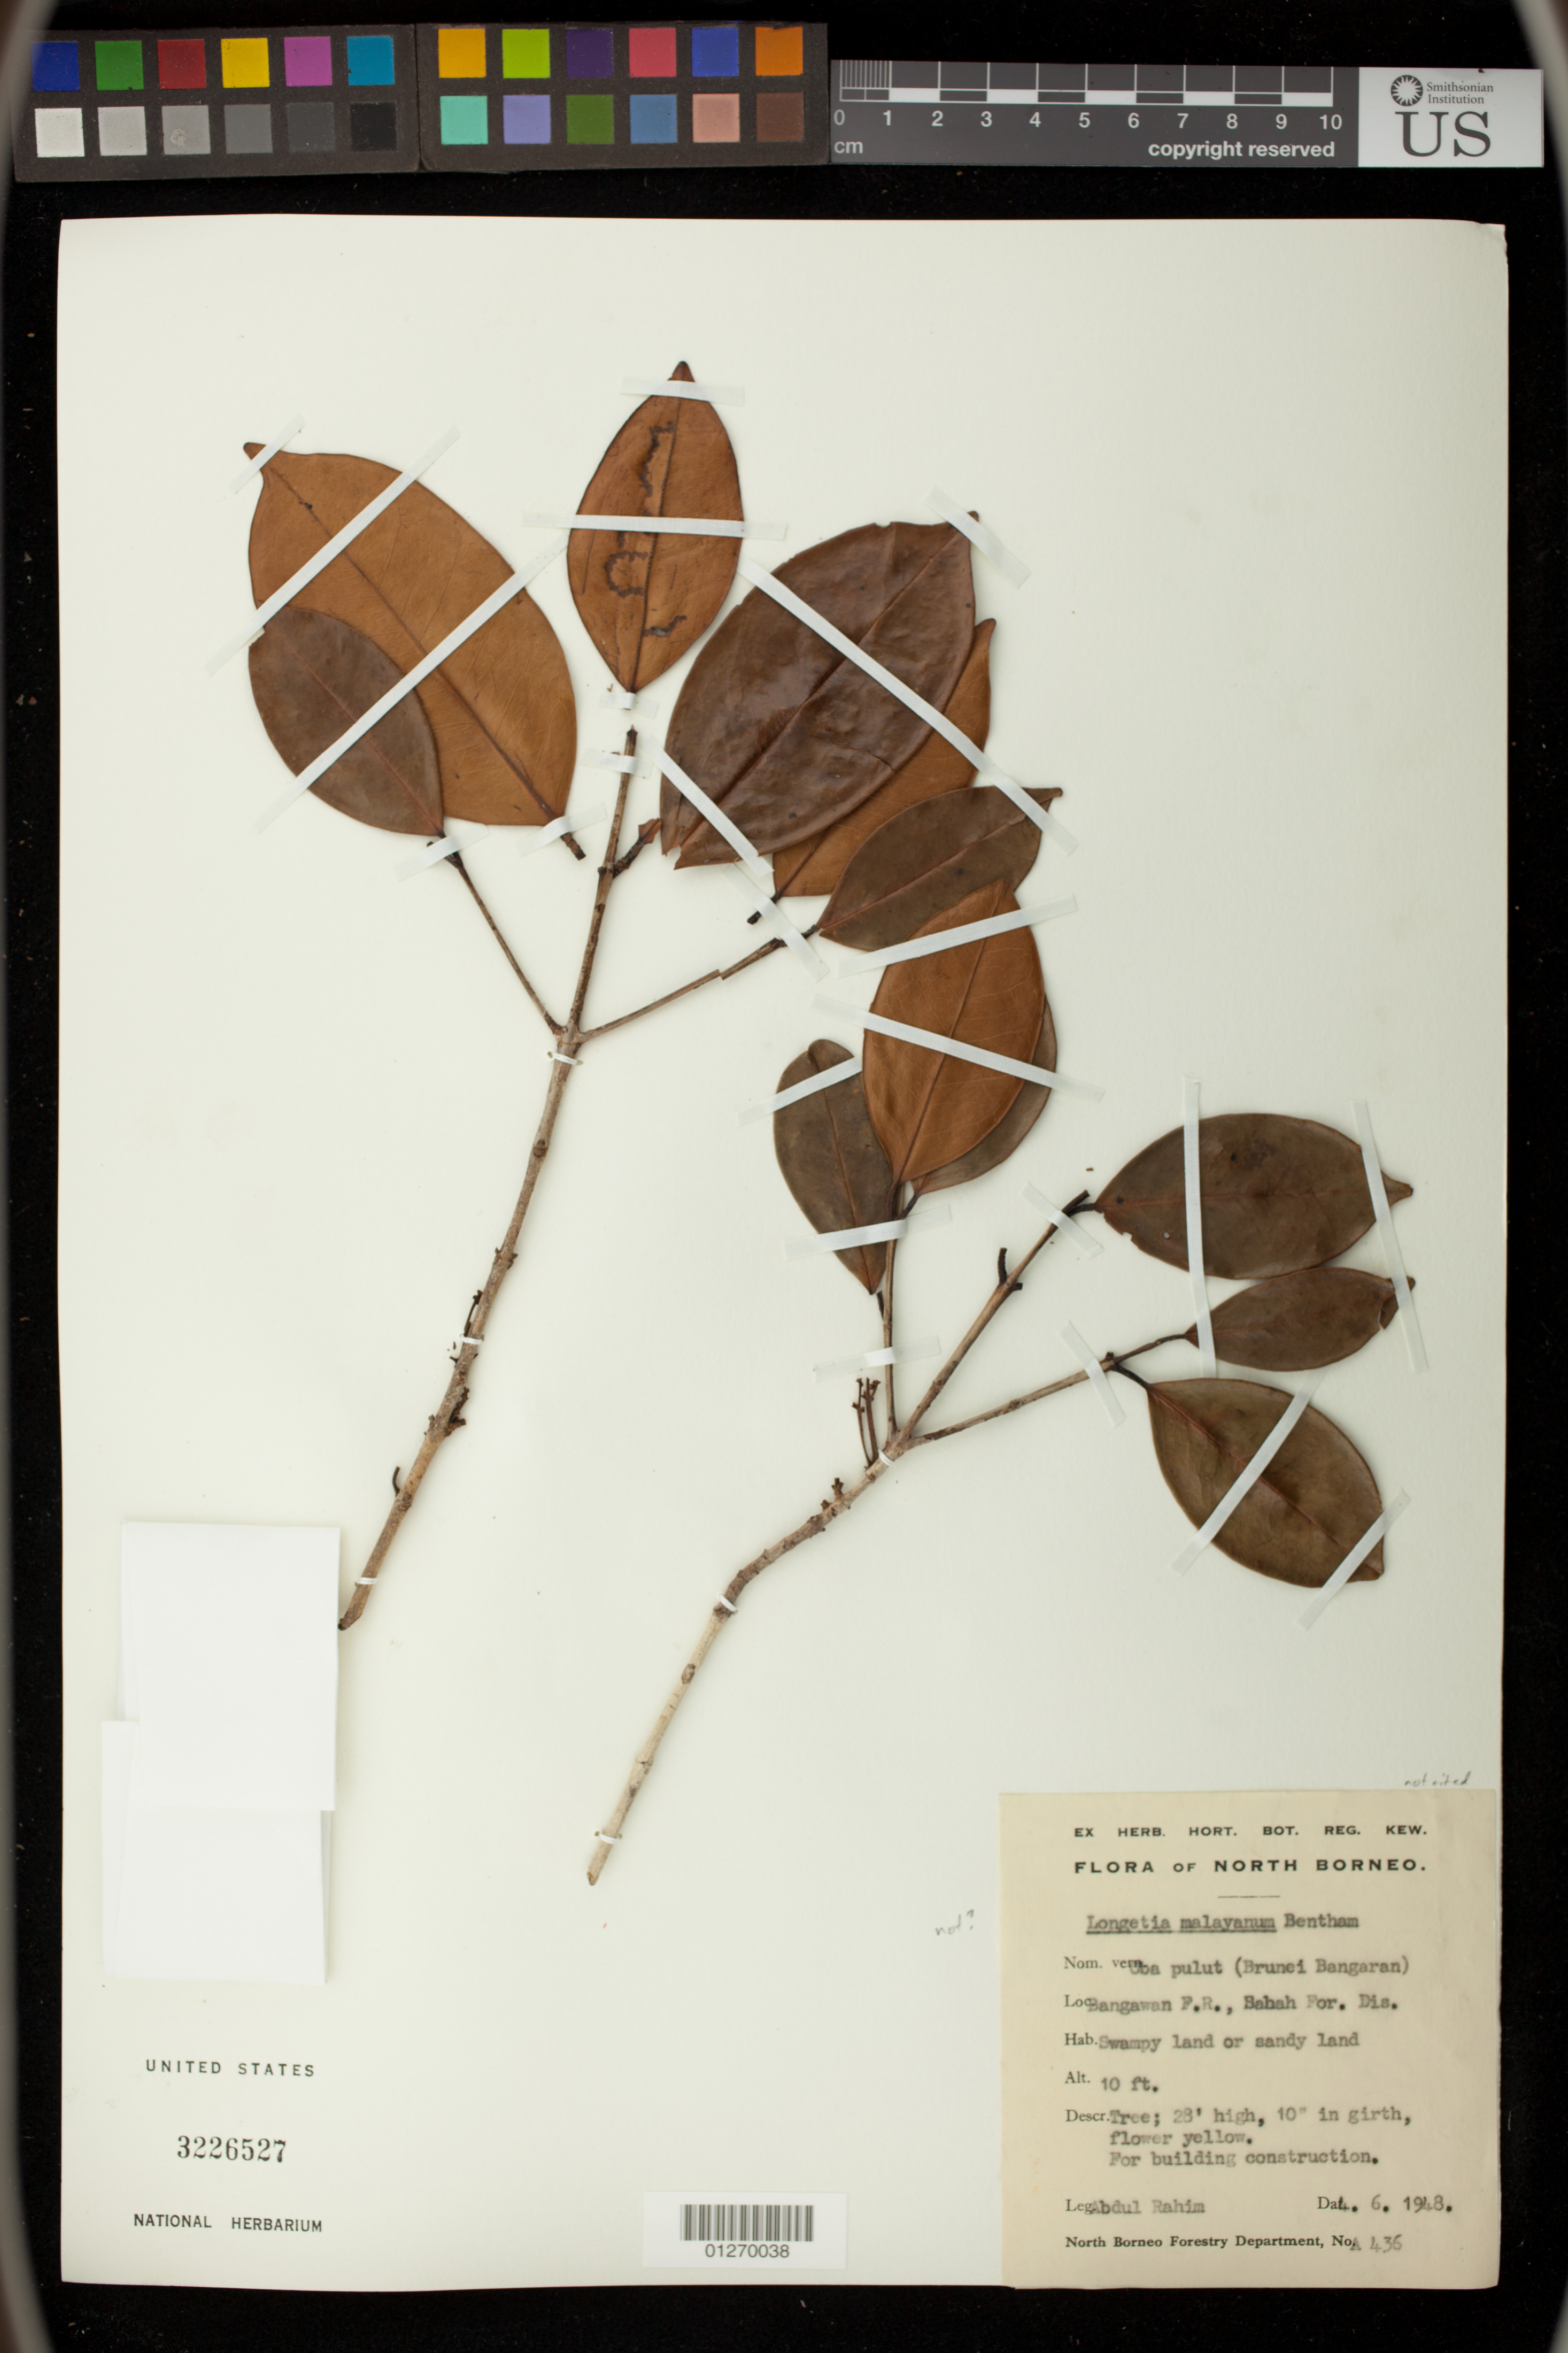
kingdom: Plantae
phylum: Tracheophyta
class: Magnoliopsida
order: Malpighiales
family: Picrodendraceae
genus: Austrobuxus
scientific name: Austrobuxus nitidus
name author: (Miq.) Steenis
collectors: A. Rahim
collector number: A 436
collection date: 1948-04-06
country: Malaysia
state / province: Sabah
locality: Bangawan [sic], Banjaran Crocker Range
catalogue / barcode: US 3226527